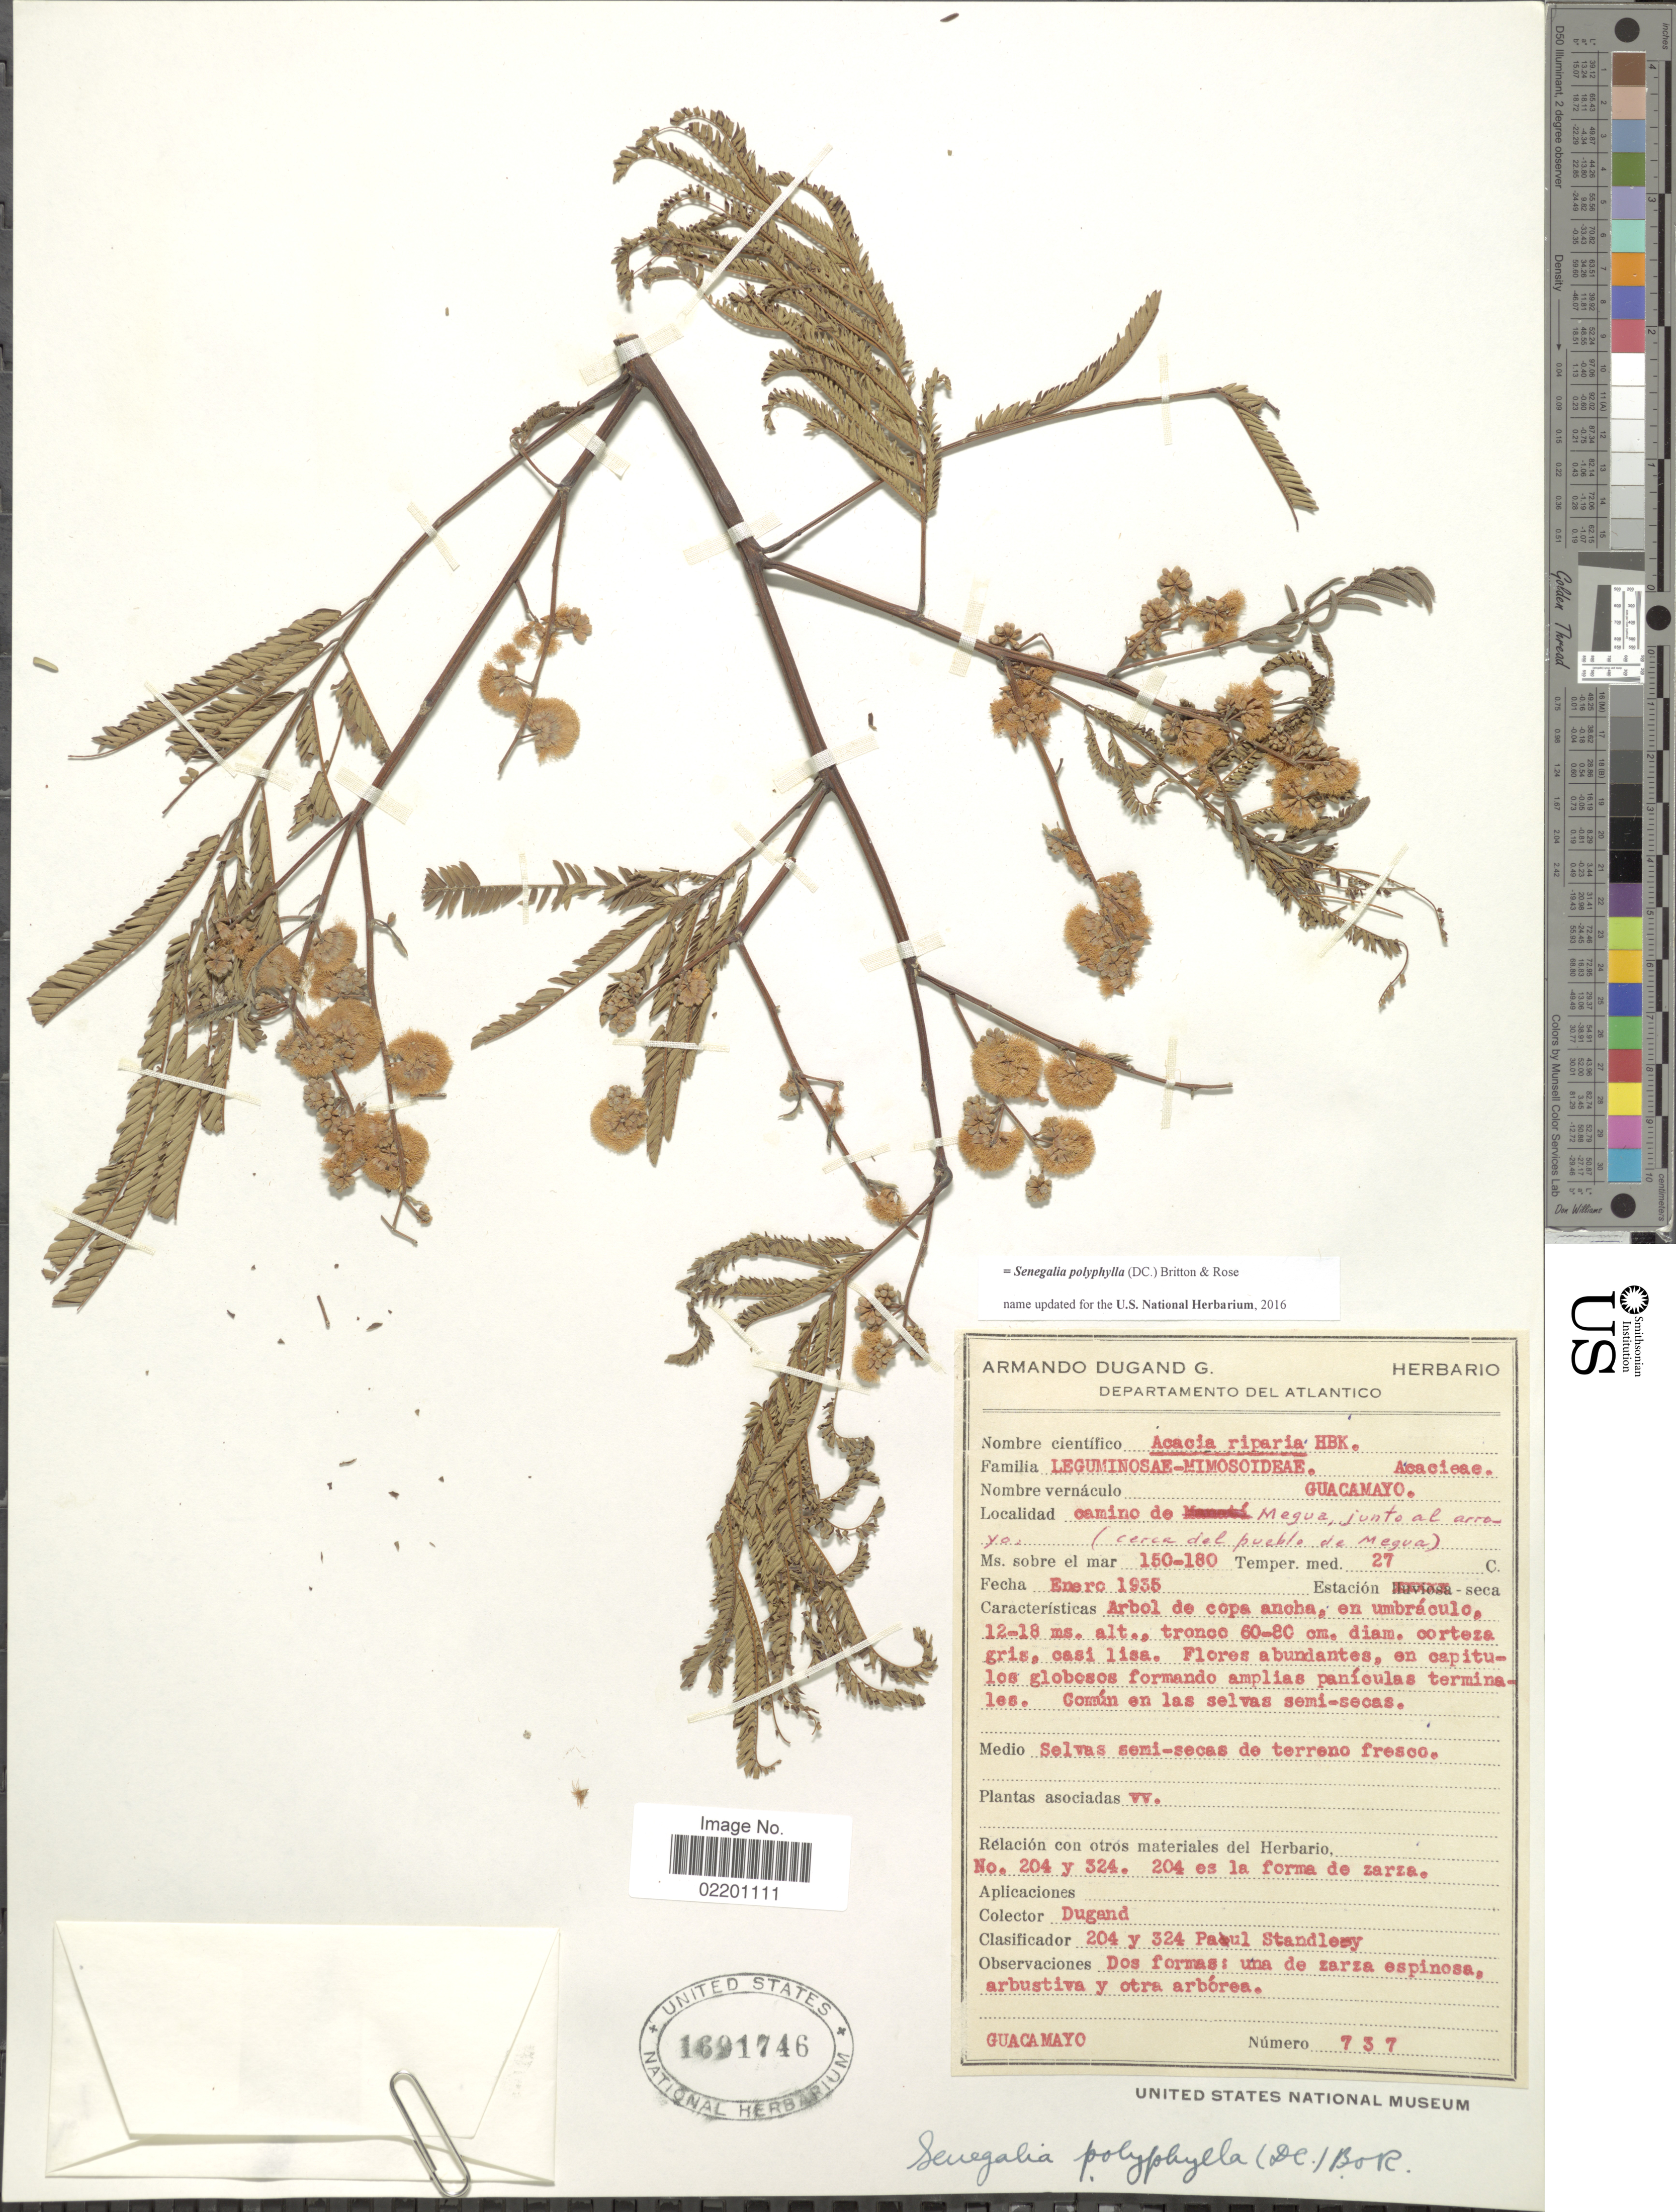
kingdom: Plantae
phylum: Tracheophyta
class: Magnoliopsida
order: Fabales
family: Fabaceae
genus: Senegalia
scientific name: Senegalia loretensis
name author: (J.F. Macbr.) Seigler & Ebinger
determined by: Santos, V. Terra dos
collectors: Dugand, --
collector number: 737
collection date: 1935-01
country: Colombia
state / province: Atlántico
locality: Departamento del Atlantico. Camino de Megua, junto al arroyo ( cerca del pueblo de Megua)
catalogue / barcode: US 1691746